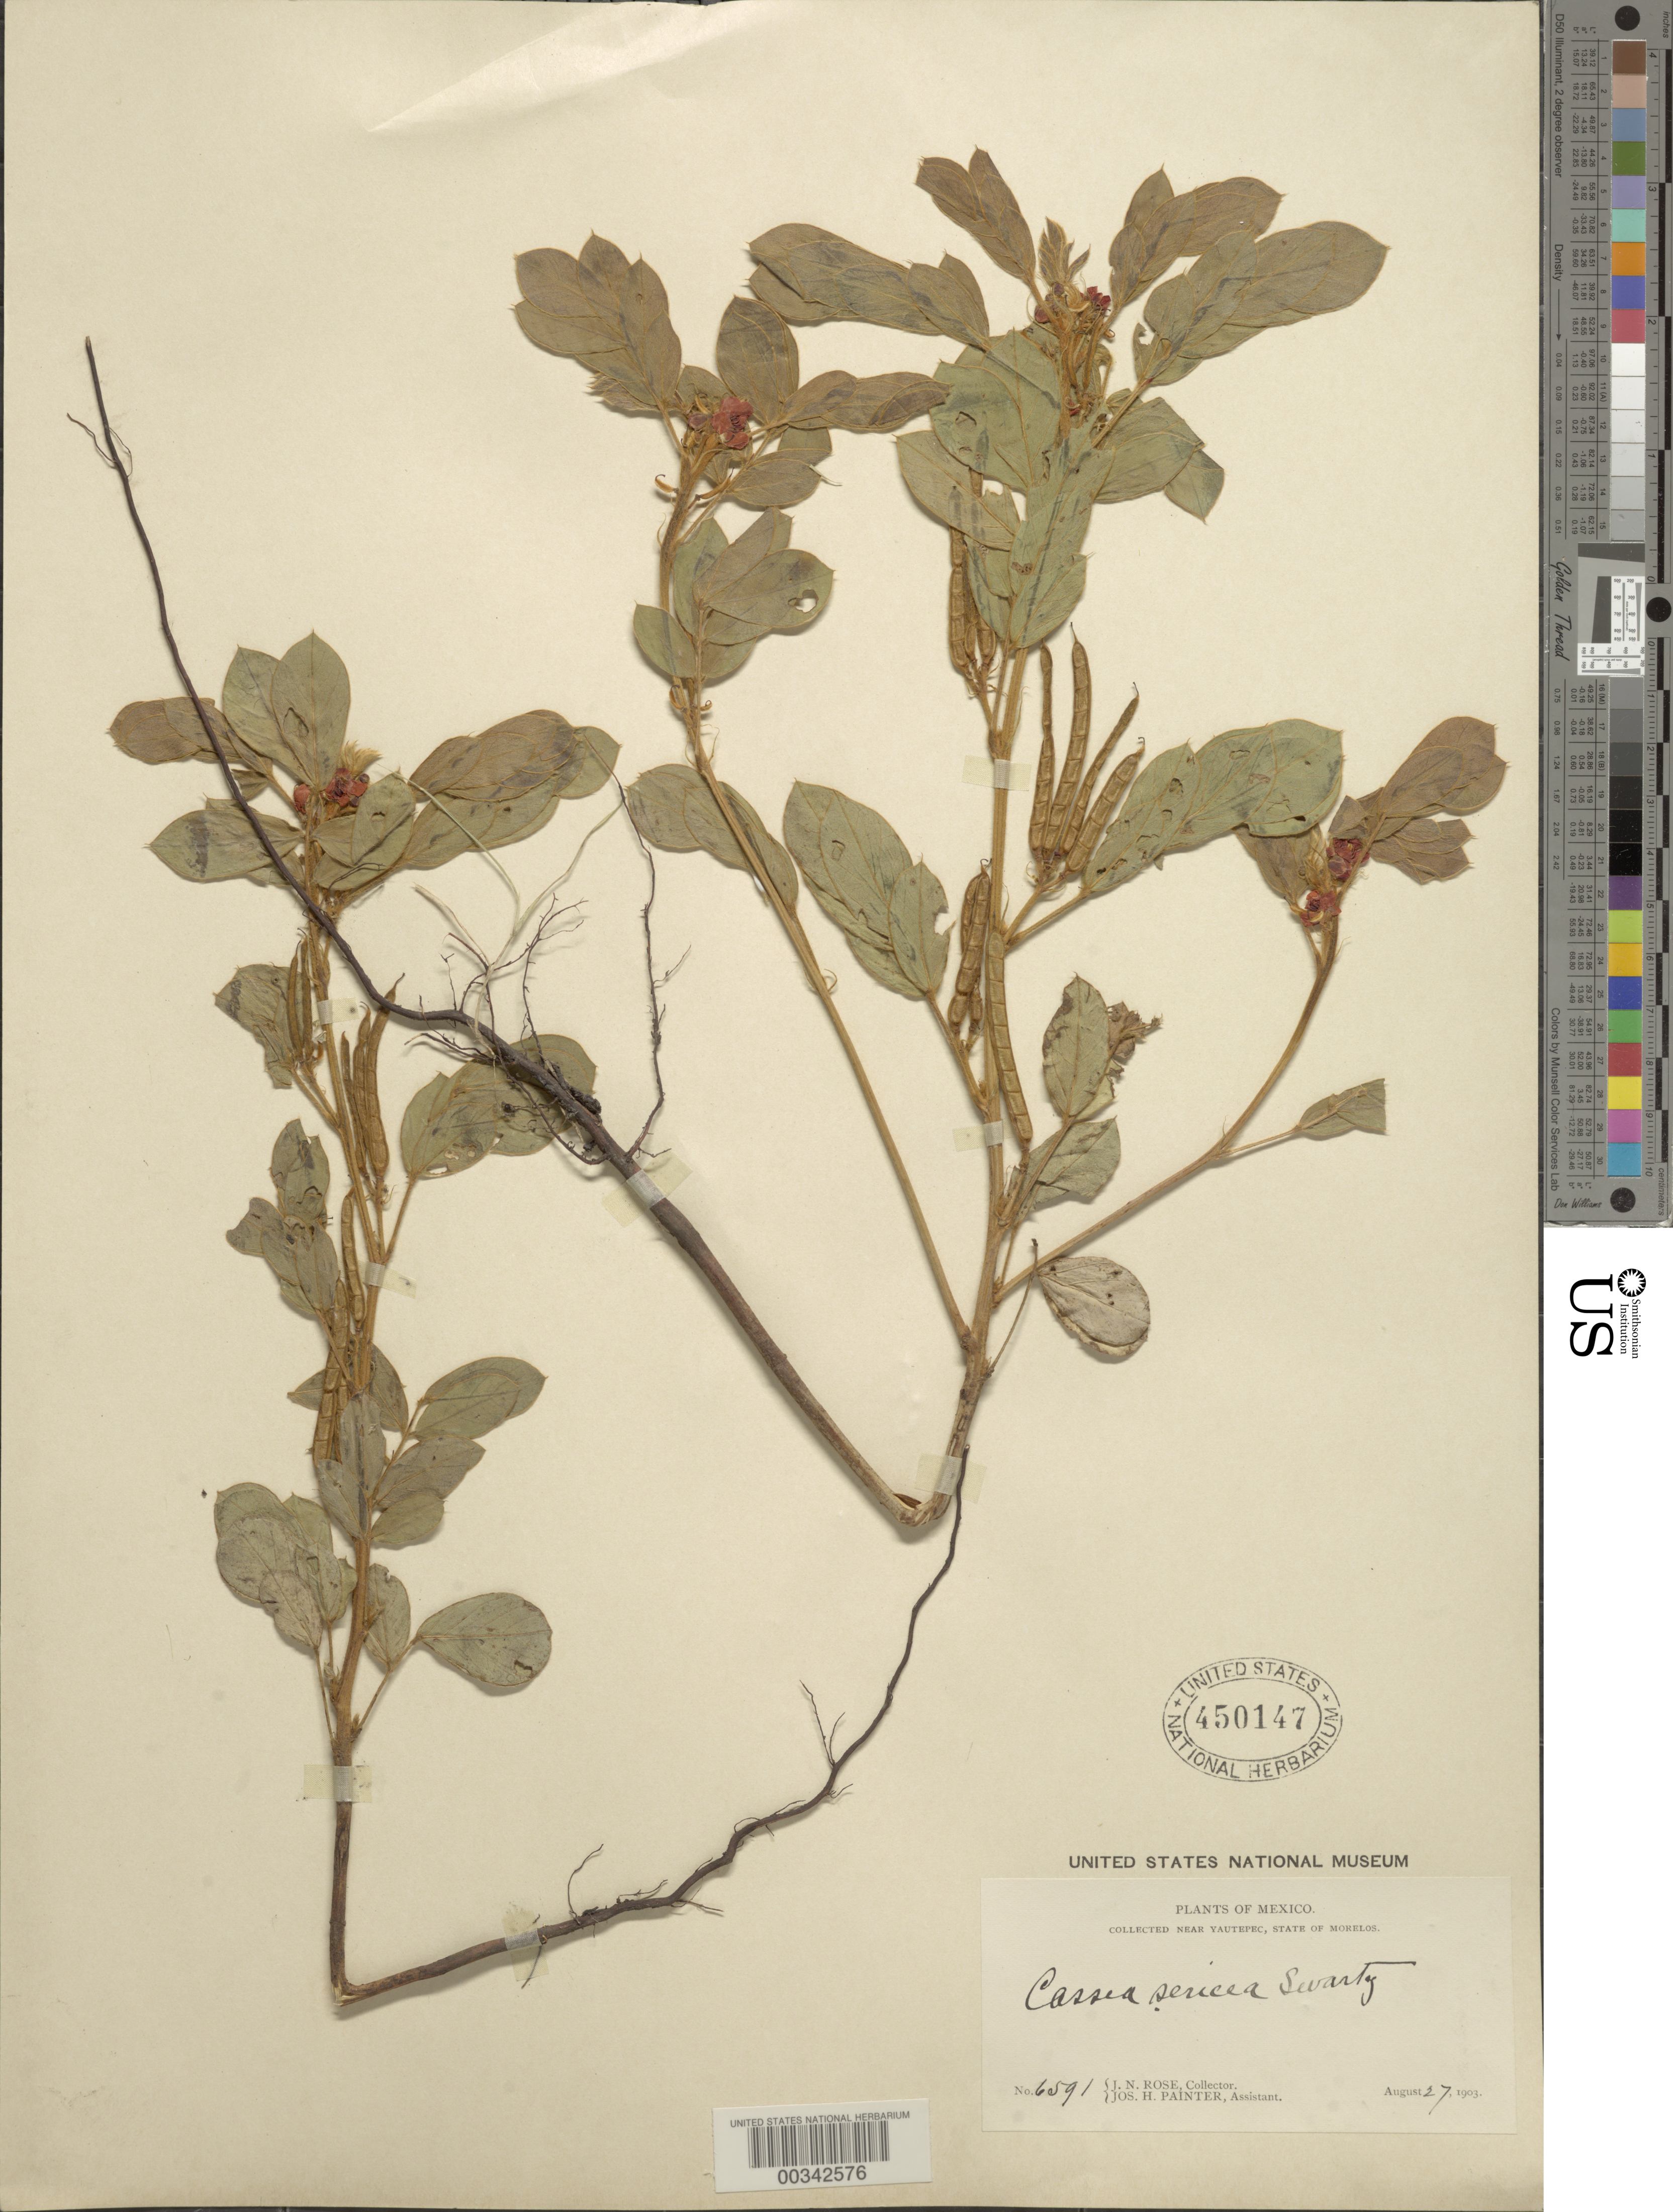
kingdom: Plantae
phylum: Tracheophyta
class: Magnoliopsida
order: Fabales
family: Fabaceae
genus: Senna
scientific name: Senna uniflora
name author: (Mill.) H.S. Irwin & Barneby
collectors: J. N. Rose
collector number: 6591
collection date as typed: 27 Aug 1903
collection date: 1903-08-27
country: Mexico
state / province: Morelos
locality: Near yautepec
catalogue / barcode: US 450147